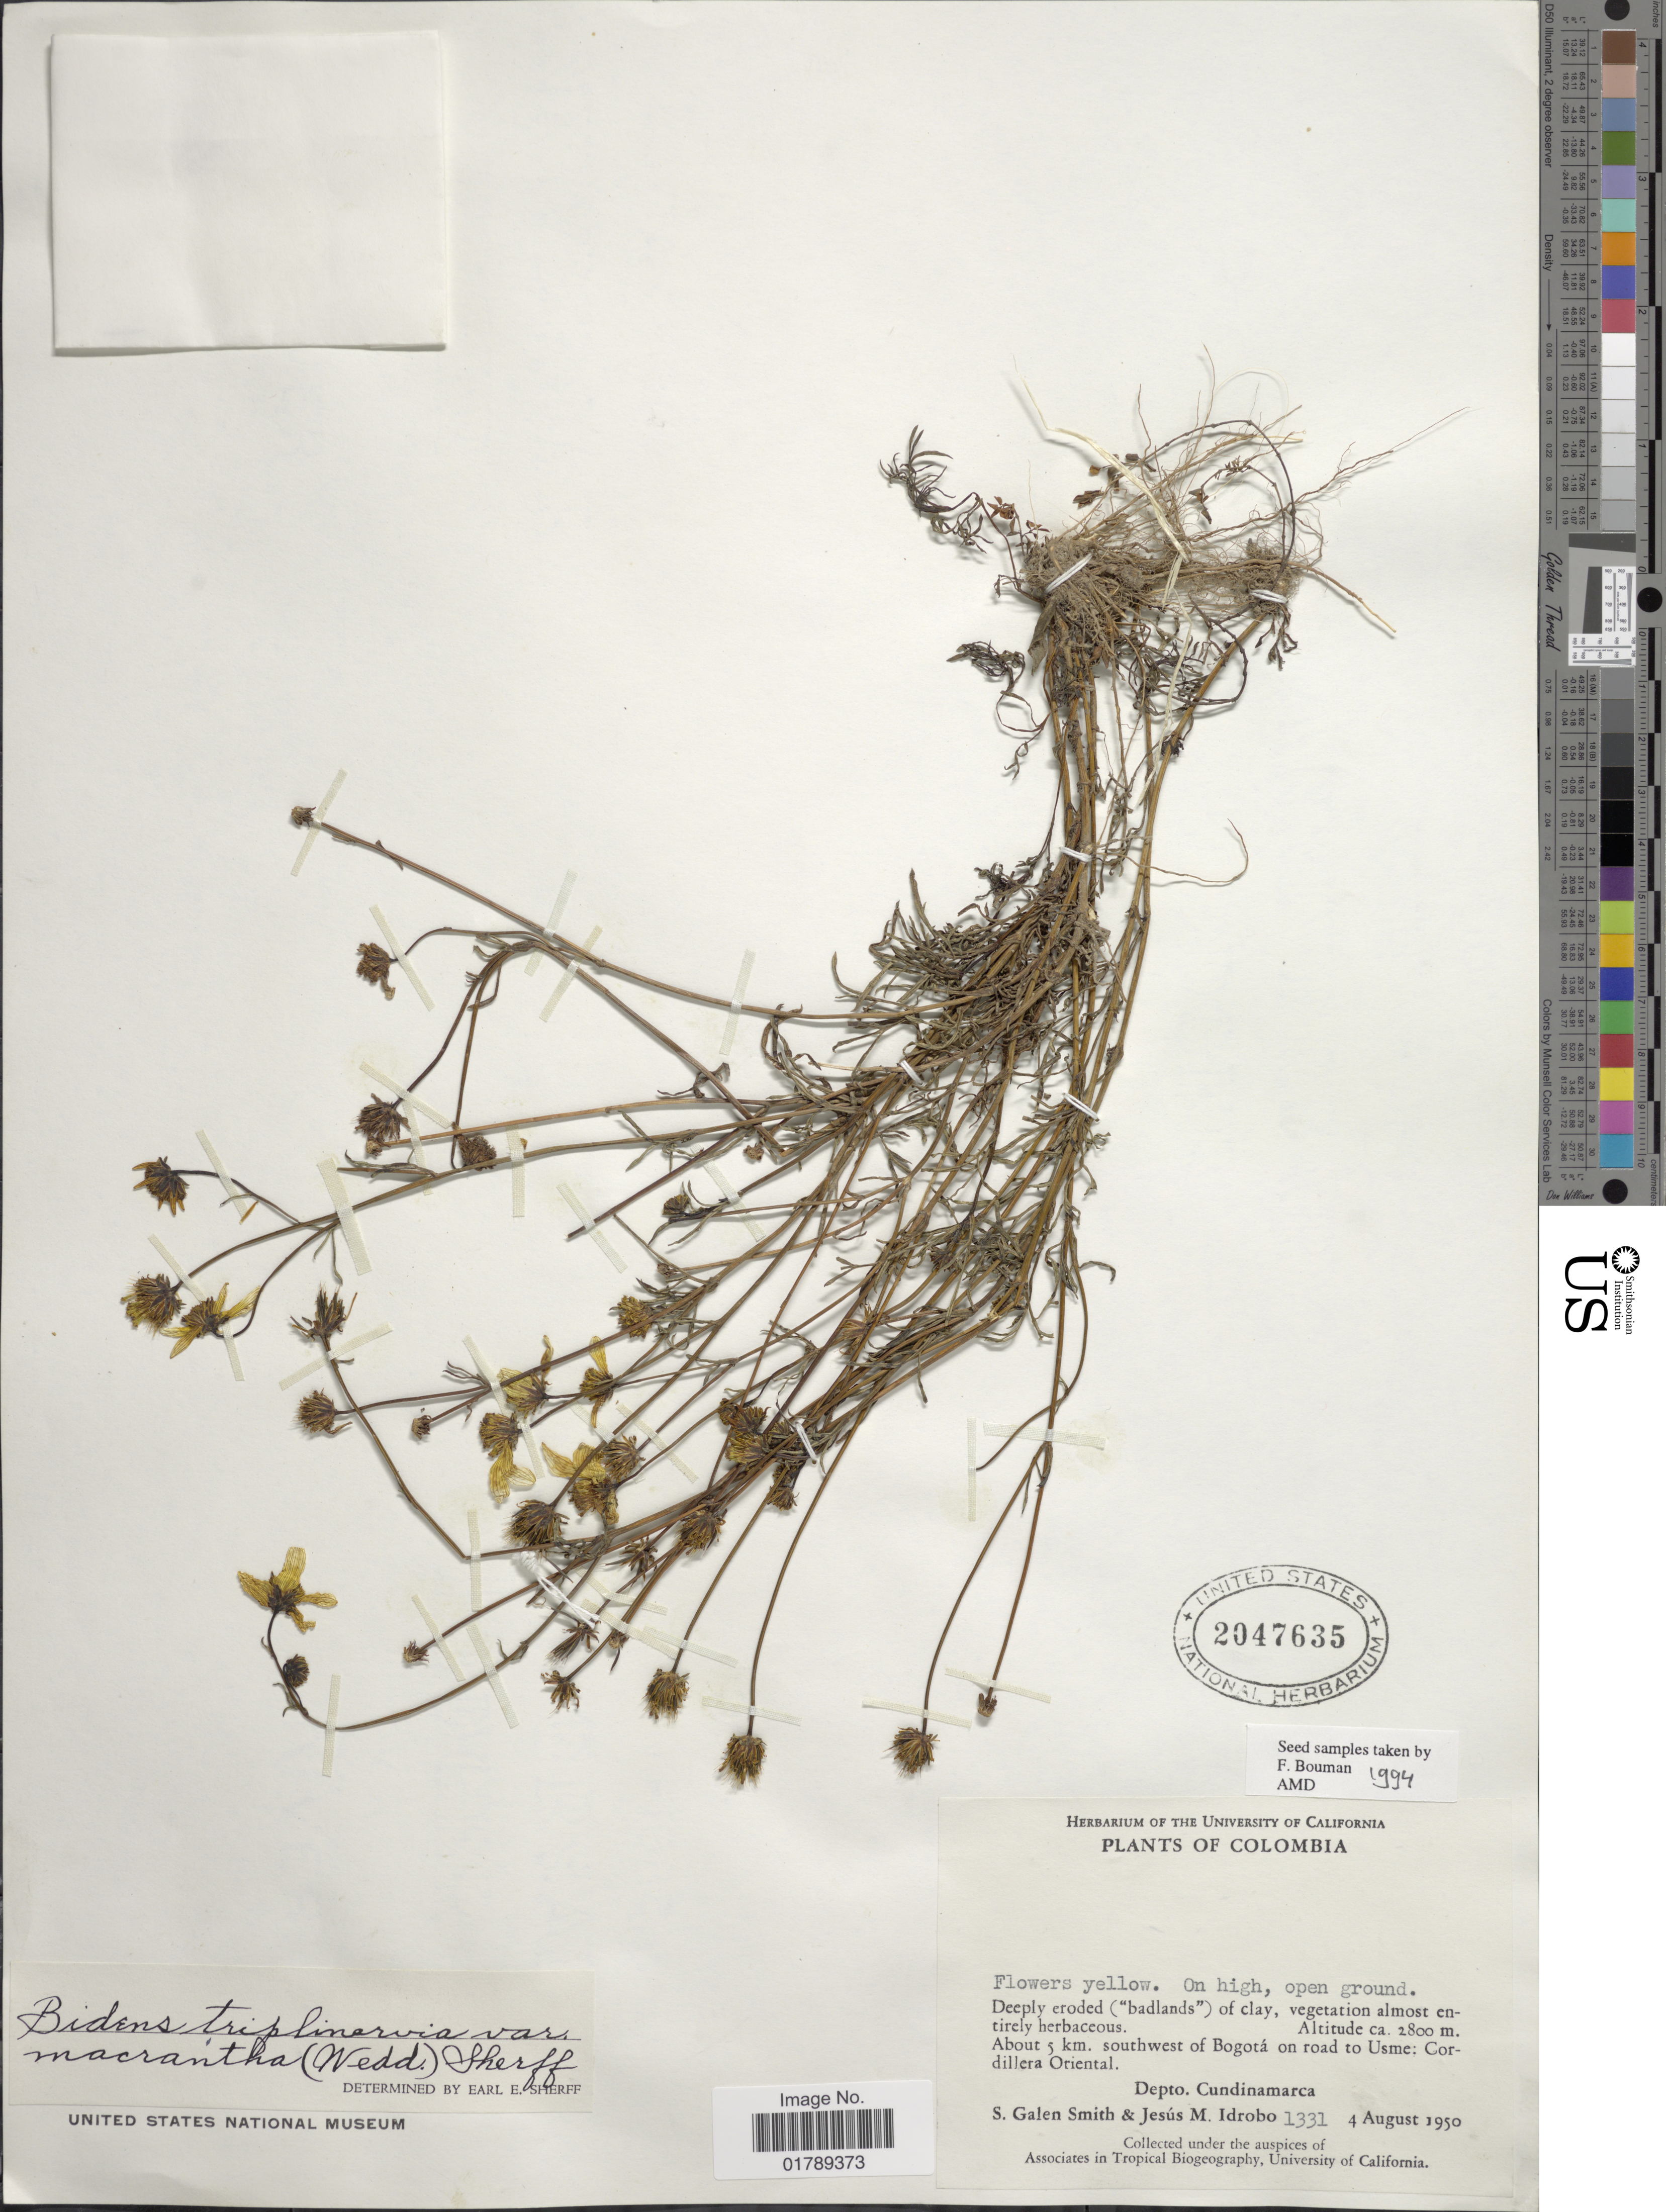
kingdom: Plantae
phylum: Tracheophyta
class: Magnoliopsida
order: Asterales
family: Asteraceae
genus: Bidens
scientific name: Bidens triplinervia var. macrantha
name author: (Wedd.) Sherff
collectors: S. G. Smith & J. M. Idrobo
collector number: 1331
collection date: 1950-08-04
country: Colombia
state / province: Cundinamarca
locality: About 5 km. southwest of Bogota on road to Usme: Codillera Oriental. Depto. Cundinamarca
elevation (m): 2800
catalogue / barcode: US 2047635